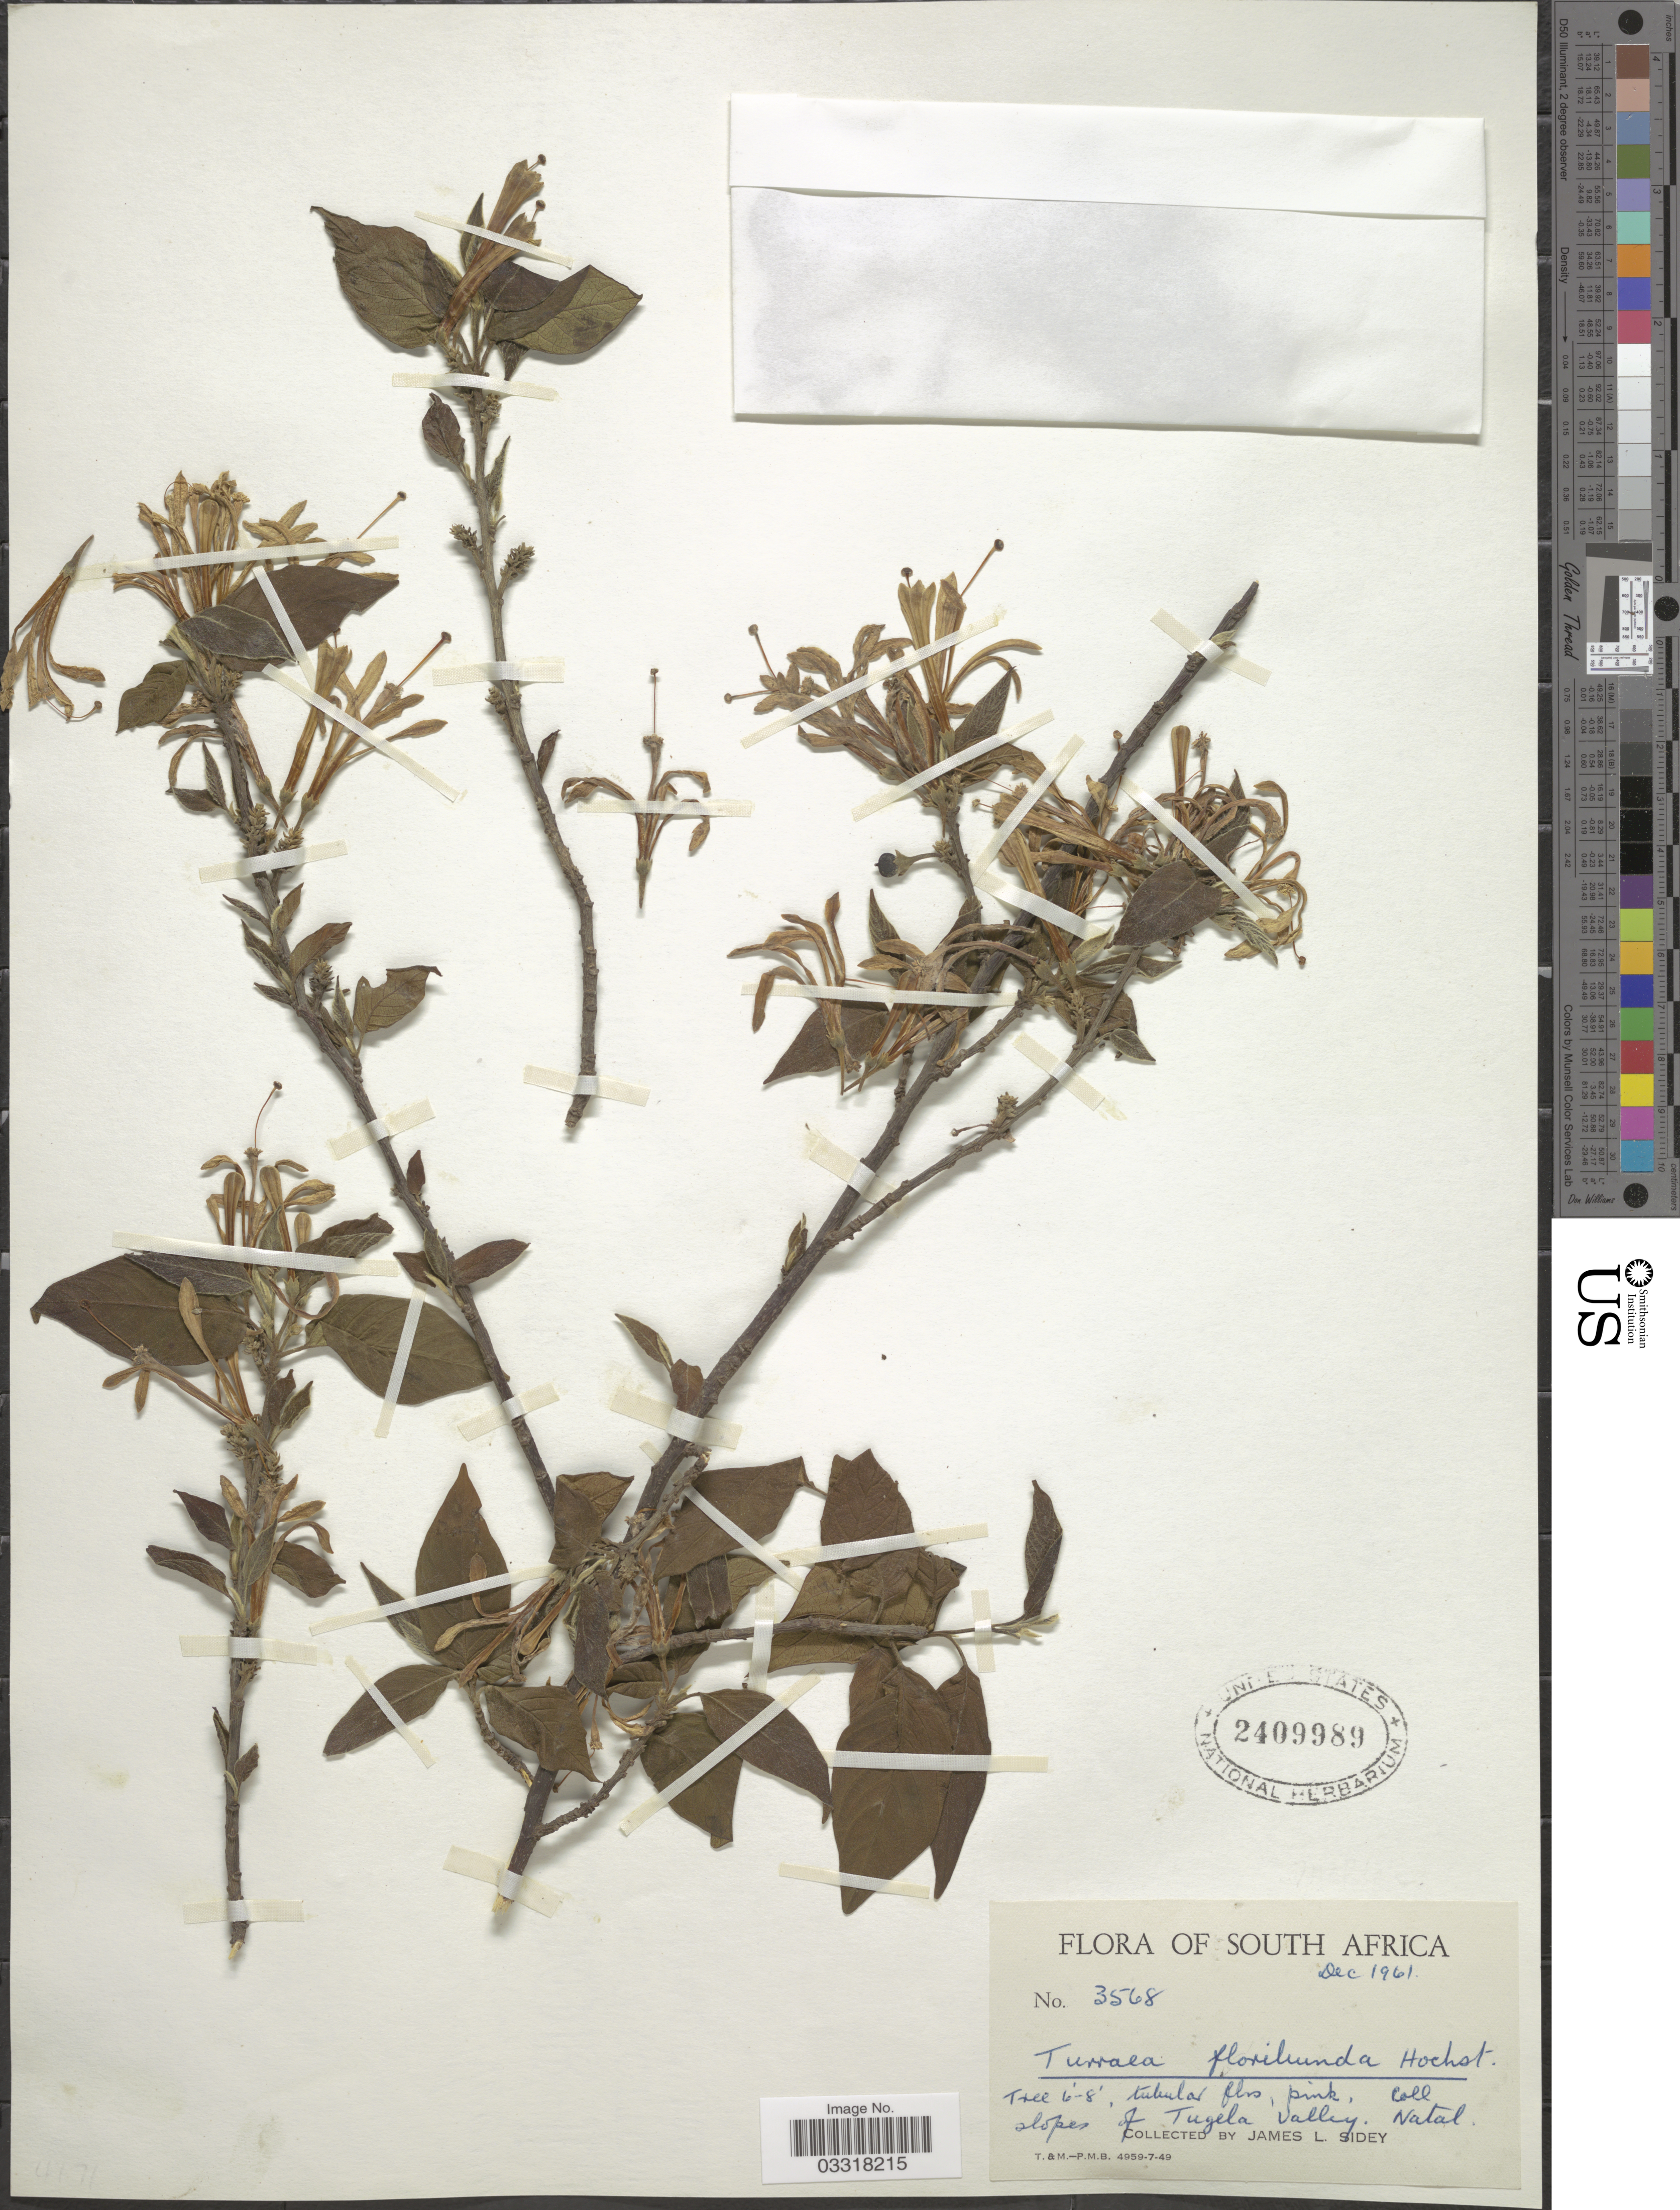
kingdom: Plantae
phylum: Tracheophyta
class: Magnoliopsida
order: Sapindales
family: Meliaceae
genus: Turraea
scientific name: Turraea floribunda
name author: Hochst.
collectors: J. L. Sidey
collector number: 3568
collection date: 1961-12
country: South Africa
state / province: KwaZulu-Natal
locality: Slopes of Tugela Valley. Natal.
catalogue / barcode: US 2409989